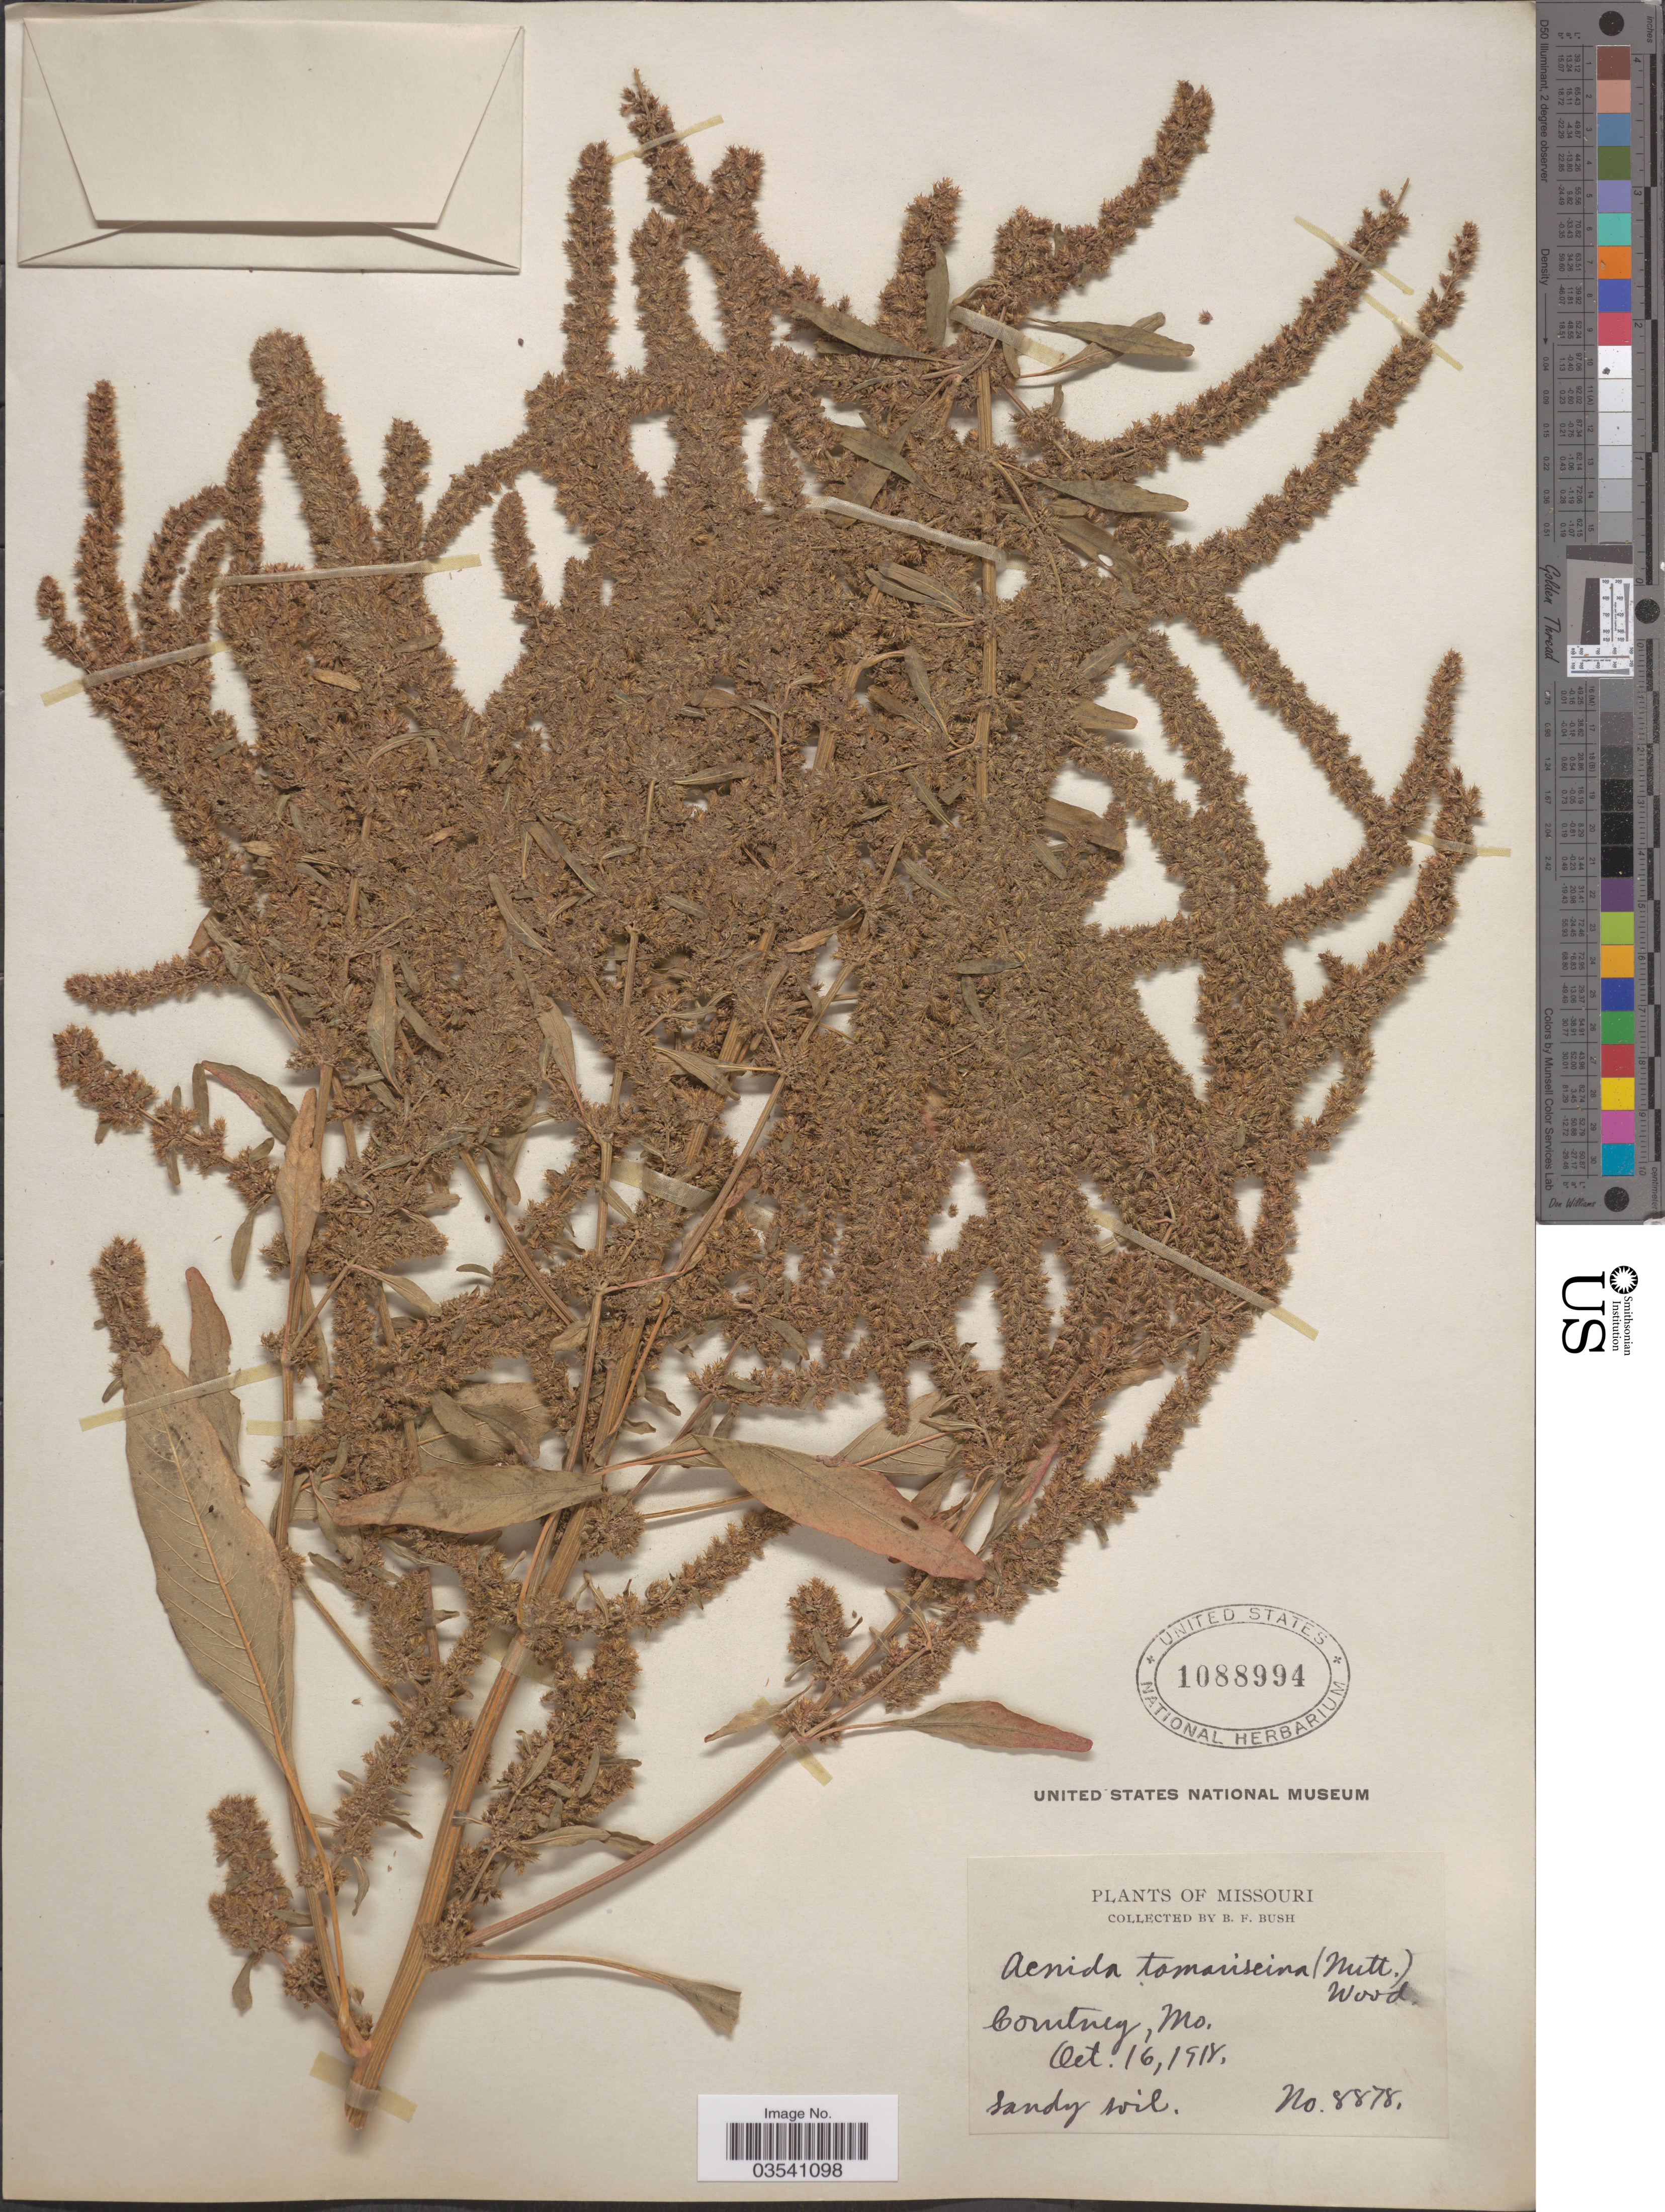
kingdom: Plantae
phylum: Tracheophyta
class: Magnoliopsida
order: Caryophyllales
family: Amaranthaceae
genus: Amaranthus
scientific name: Amaranthus tamariscinus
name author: Nutt.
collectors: B. F. Bush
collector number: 8878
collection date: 1918-10-16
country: United States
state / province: Missouri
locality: Courtney.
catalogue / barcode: US 1088994